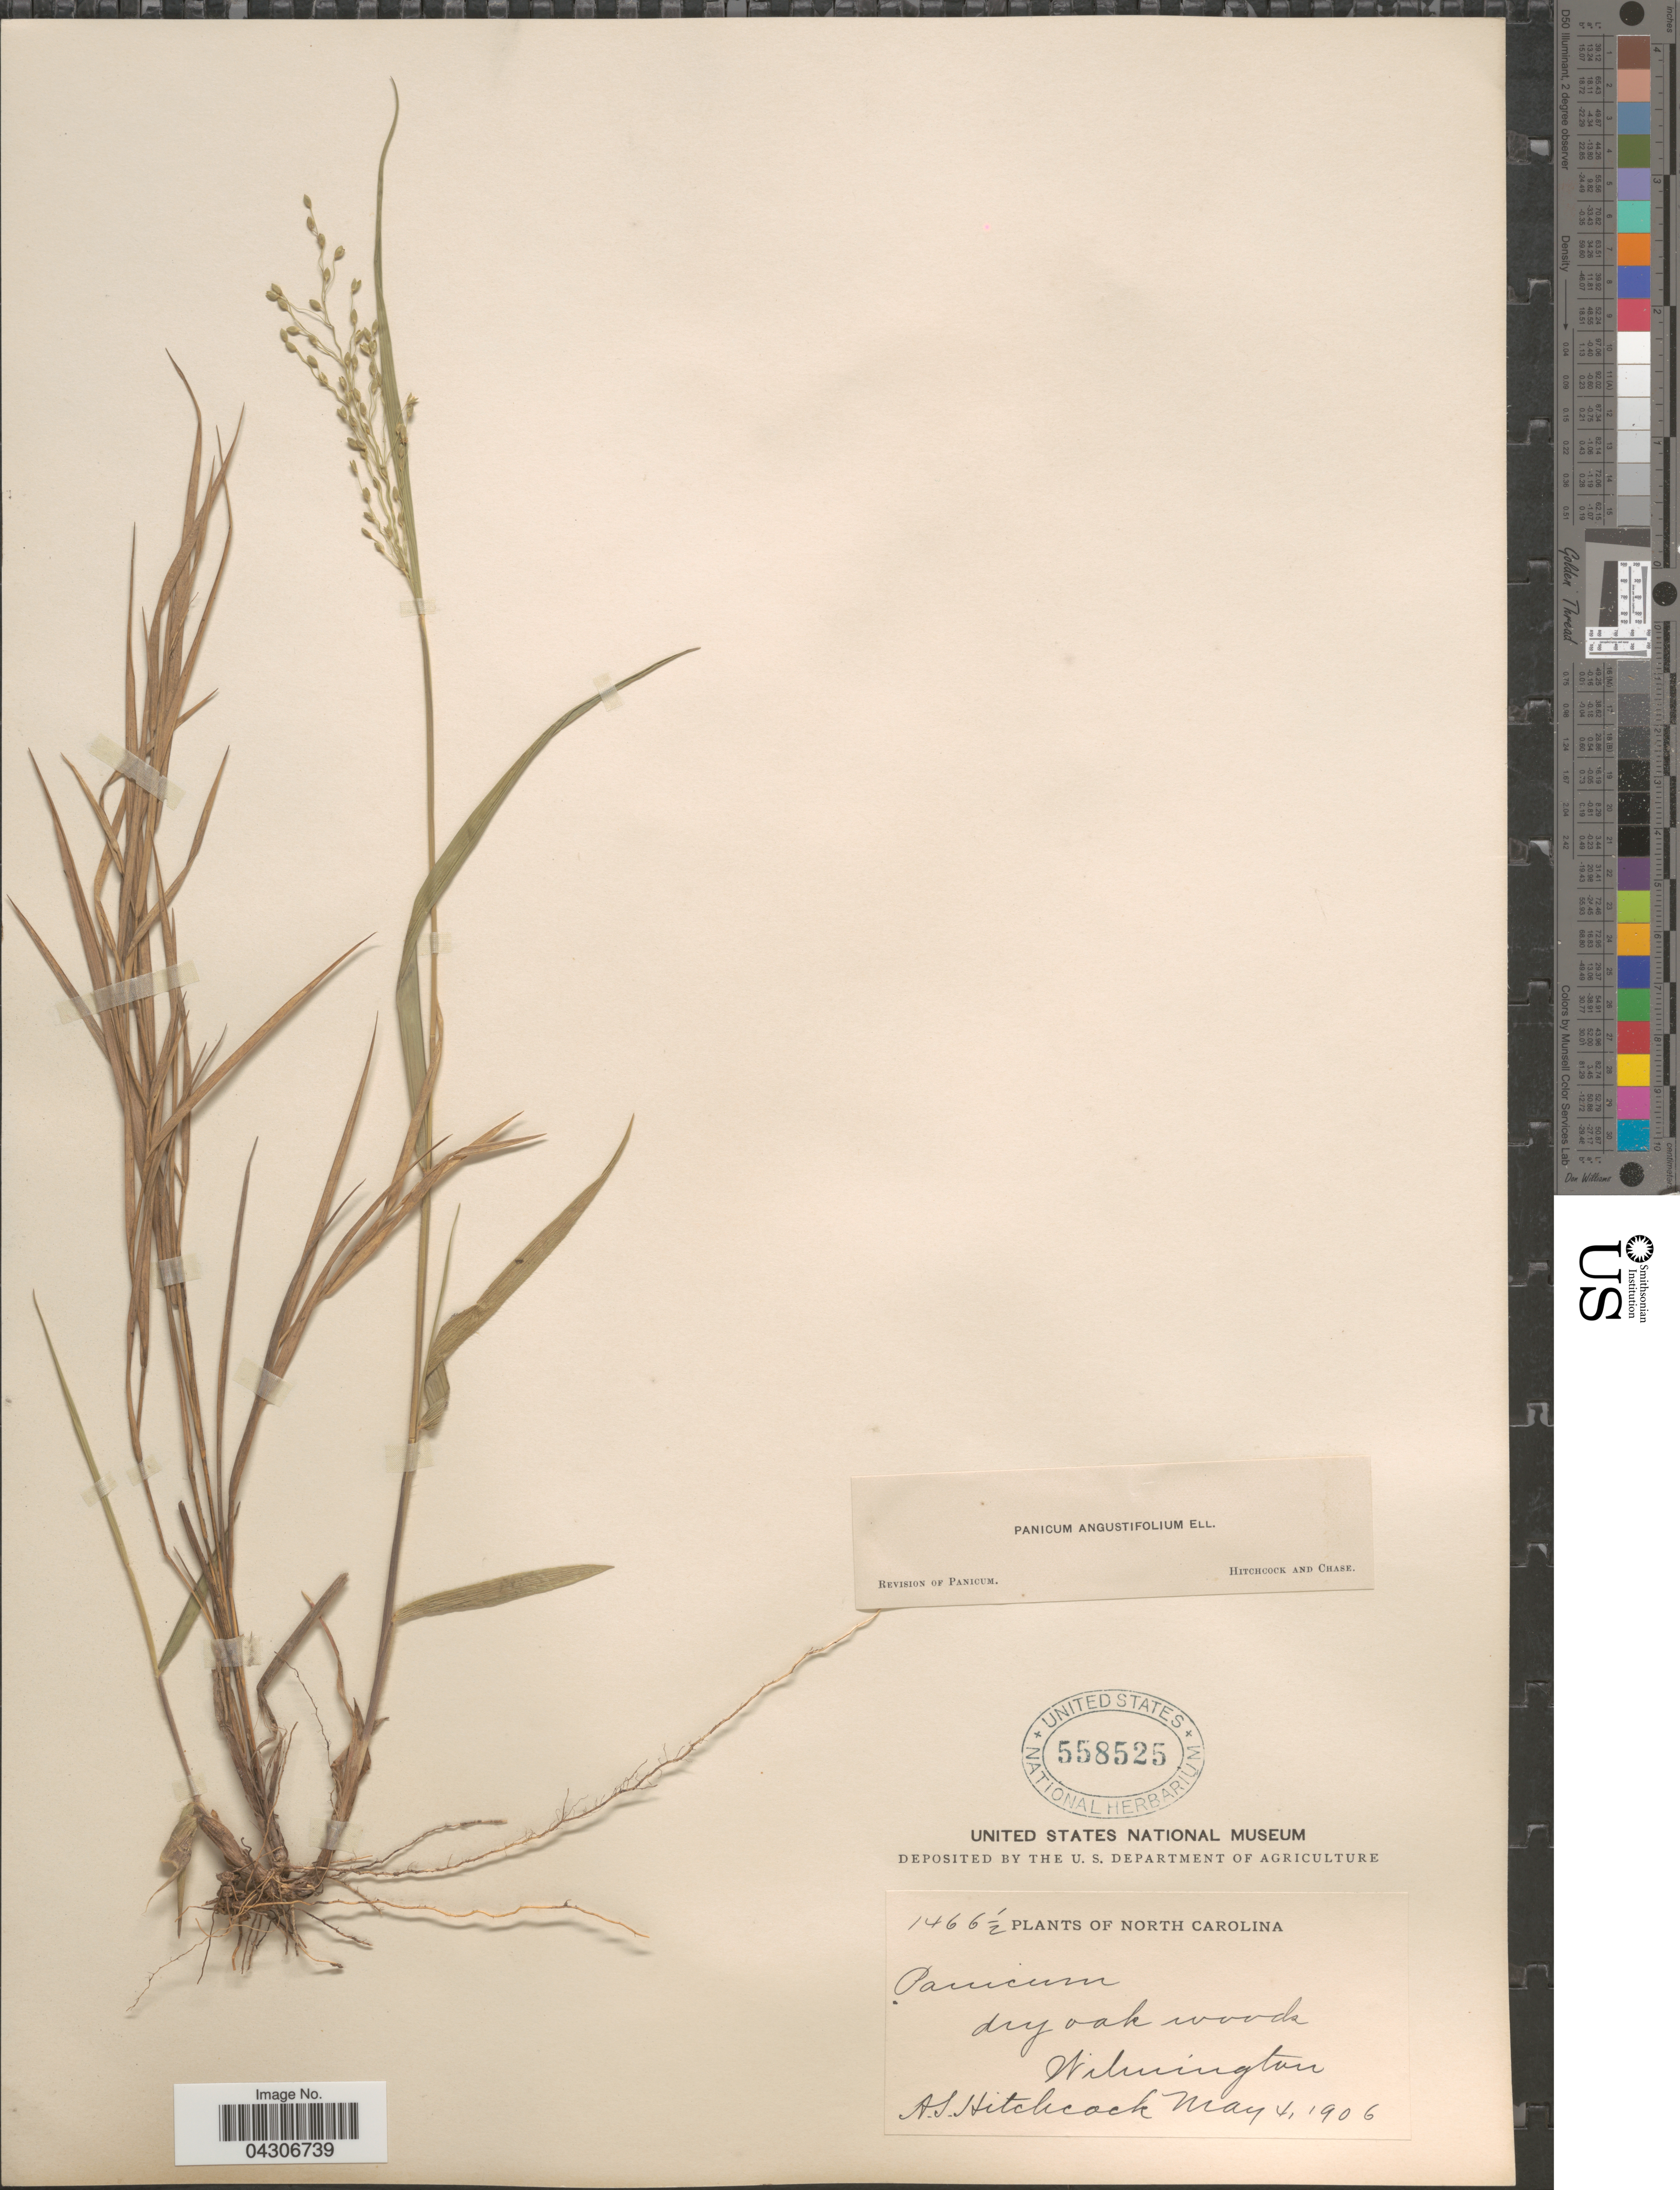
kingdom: Plantae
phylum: Tracheophyta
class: Liliopsida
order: Poales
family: Poaceae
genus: Dichanthelium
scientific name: Dichanthelium aciculare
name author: (Desv. ex Poir.) Gould & C.A. Clark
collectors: A. S. Hitchcock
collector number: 1466 1/2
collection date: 1906-05-04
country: United States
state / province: North Carolina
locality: Wilmington.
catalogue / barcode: US 558525